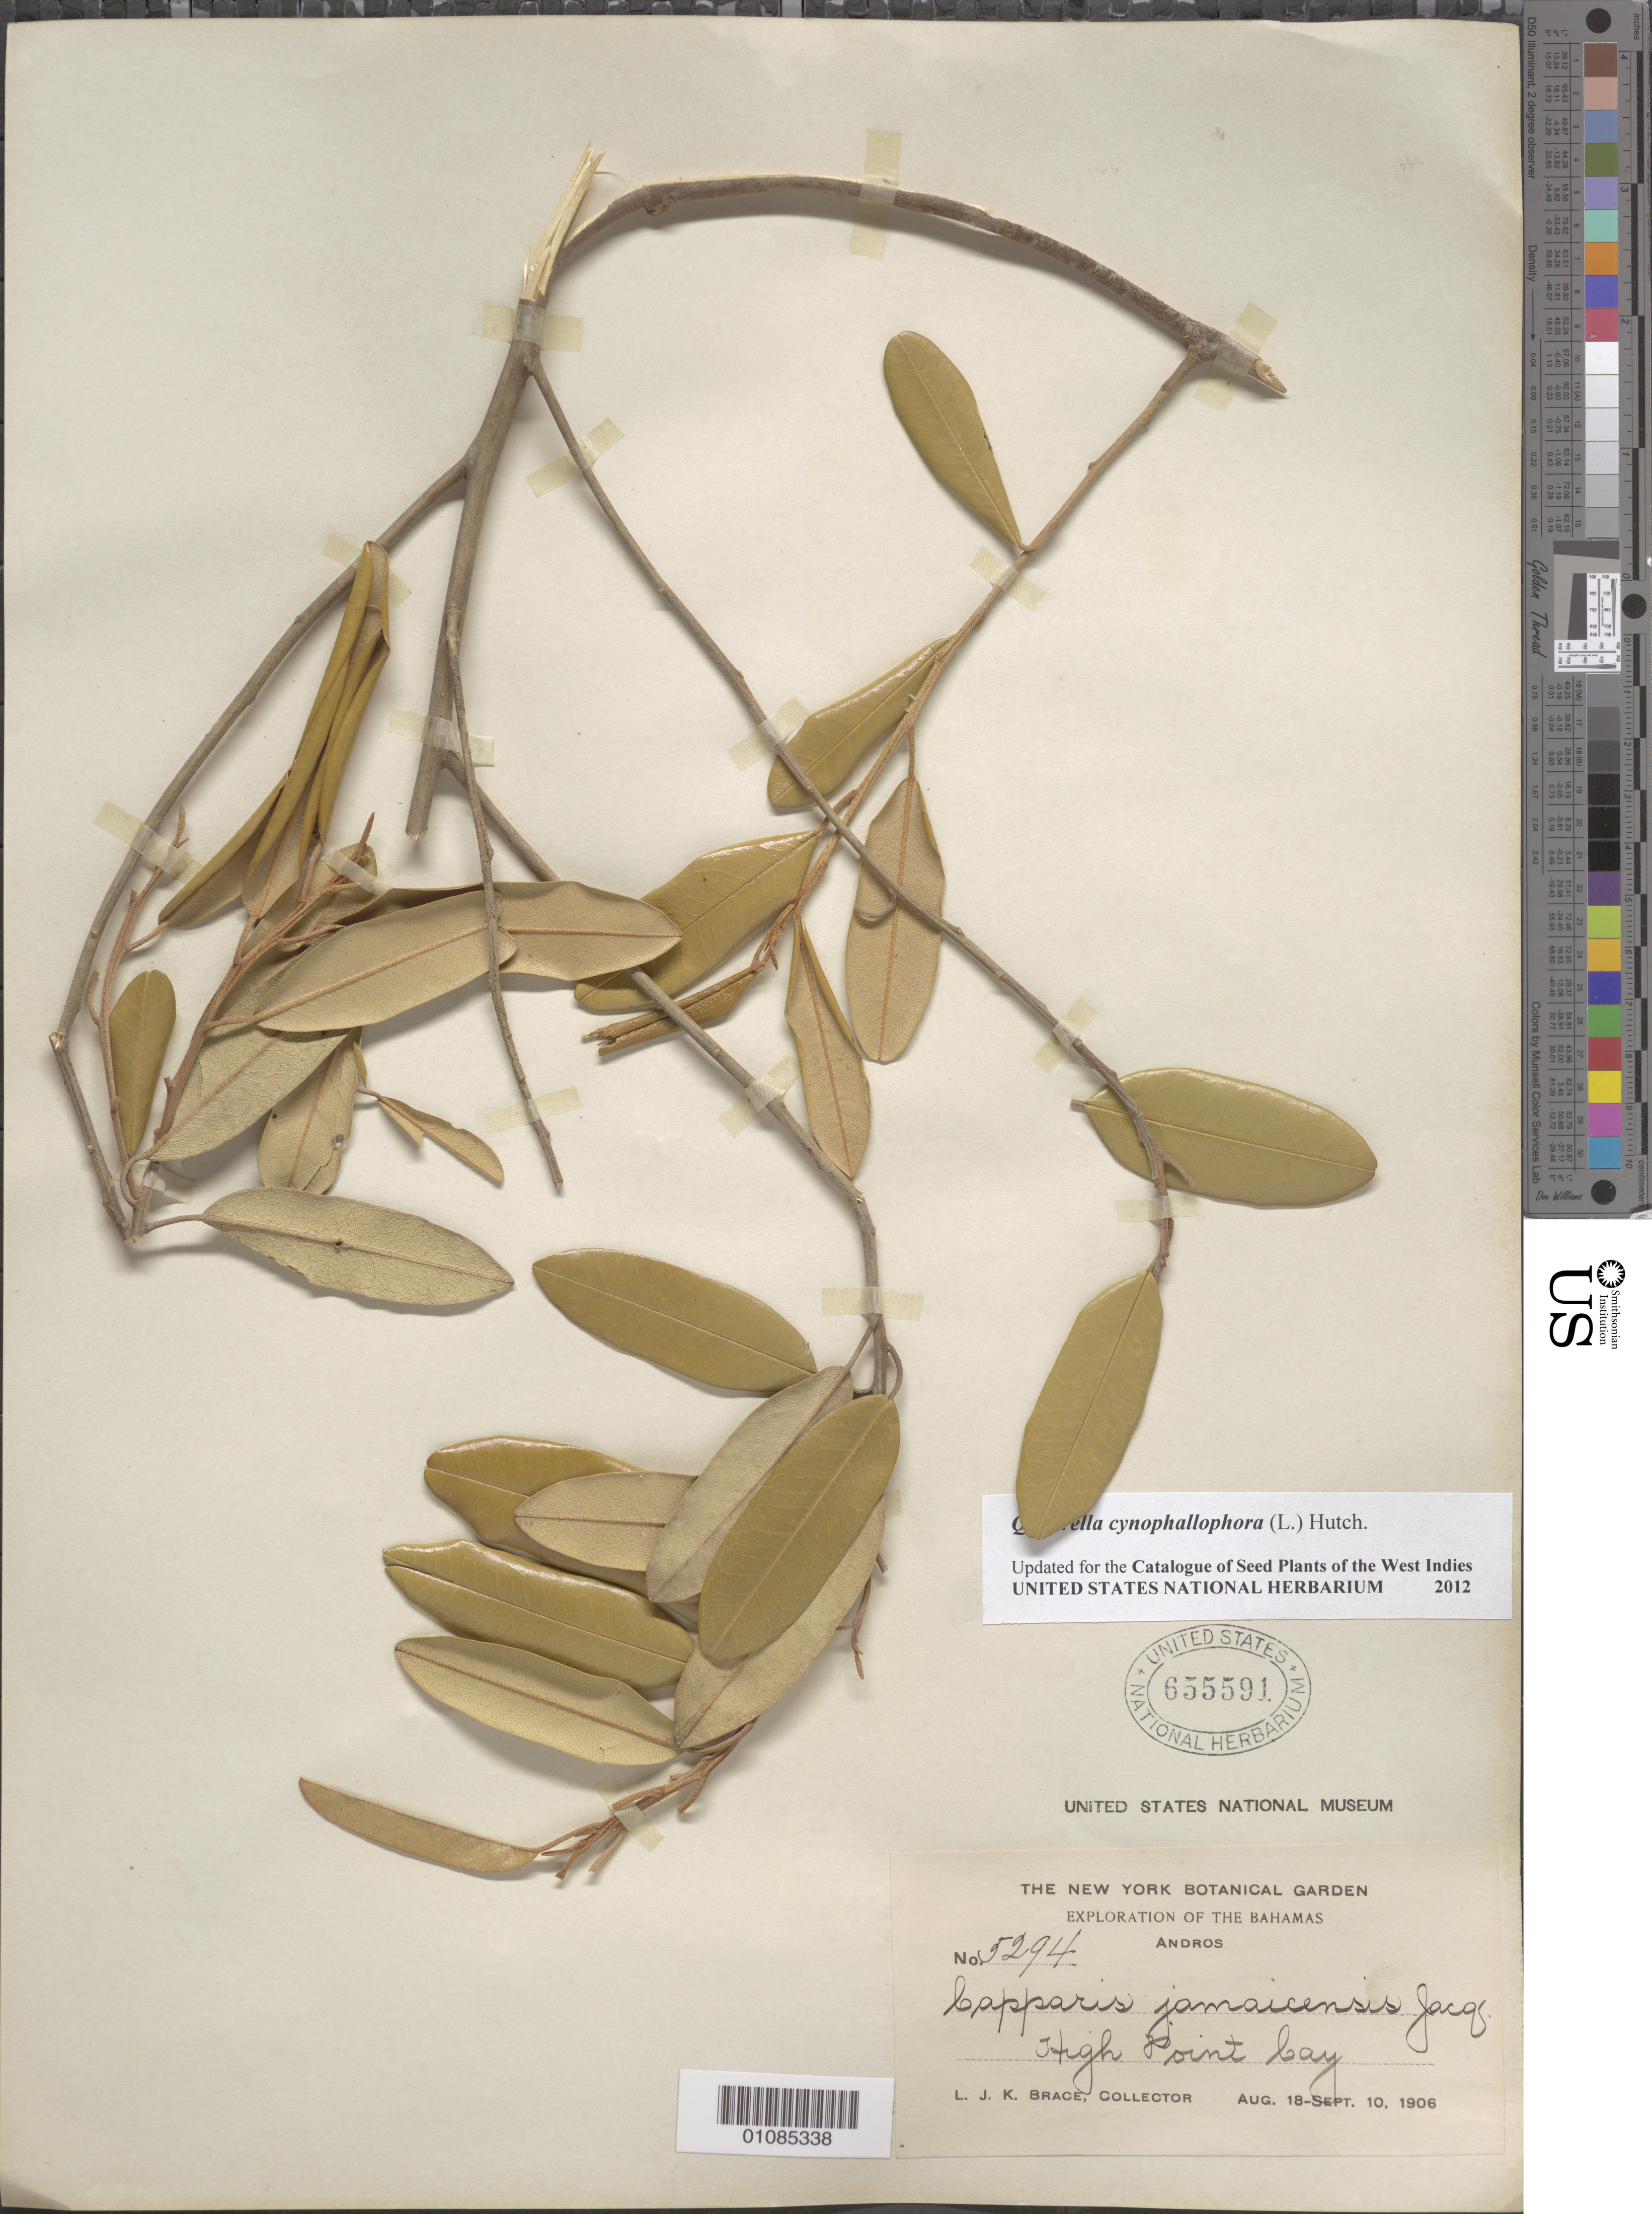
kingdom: Plantae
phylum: Tracheophyta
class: Magnoliopsida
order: Brassicales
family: Capparaceae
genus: Quadrella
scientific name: Quadrella cynophallophora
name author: (L.) Hutch.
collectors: L. J. K. Brace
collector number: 5294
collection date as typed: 18 Aug 1906 to 10 Sep 1906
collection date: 1906-08-18/1906-09-10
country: Bahamas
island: Andros I.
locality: High Point Cay.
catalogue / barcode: US 655591